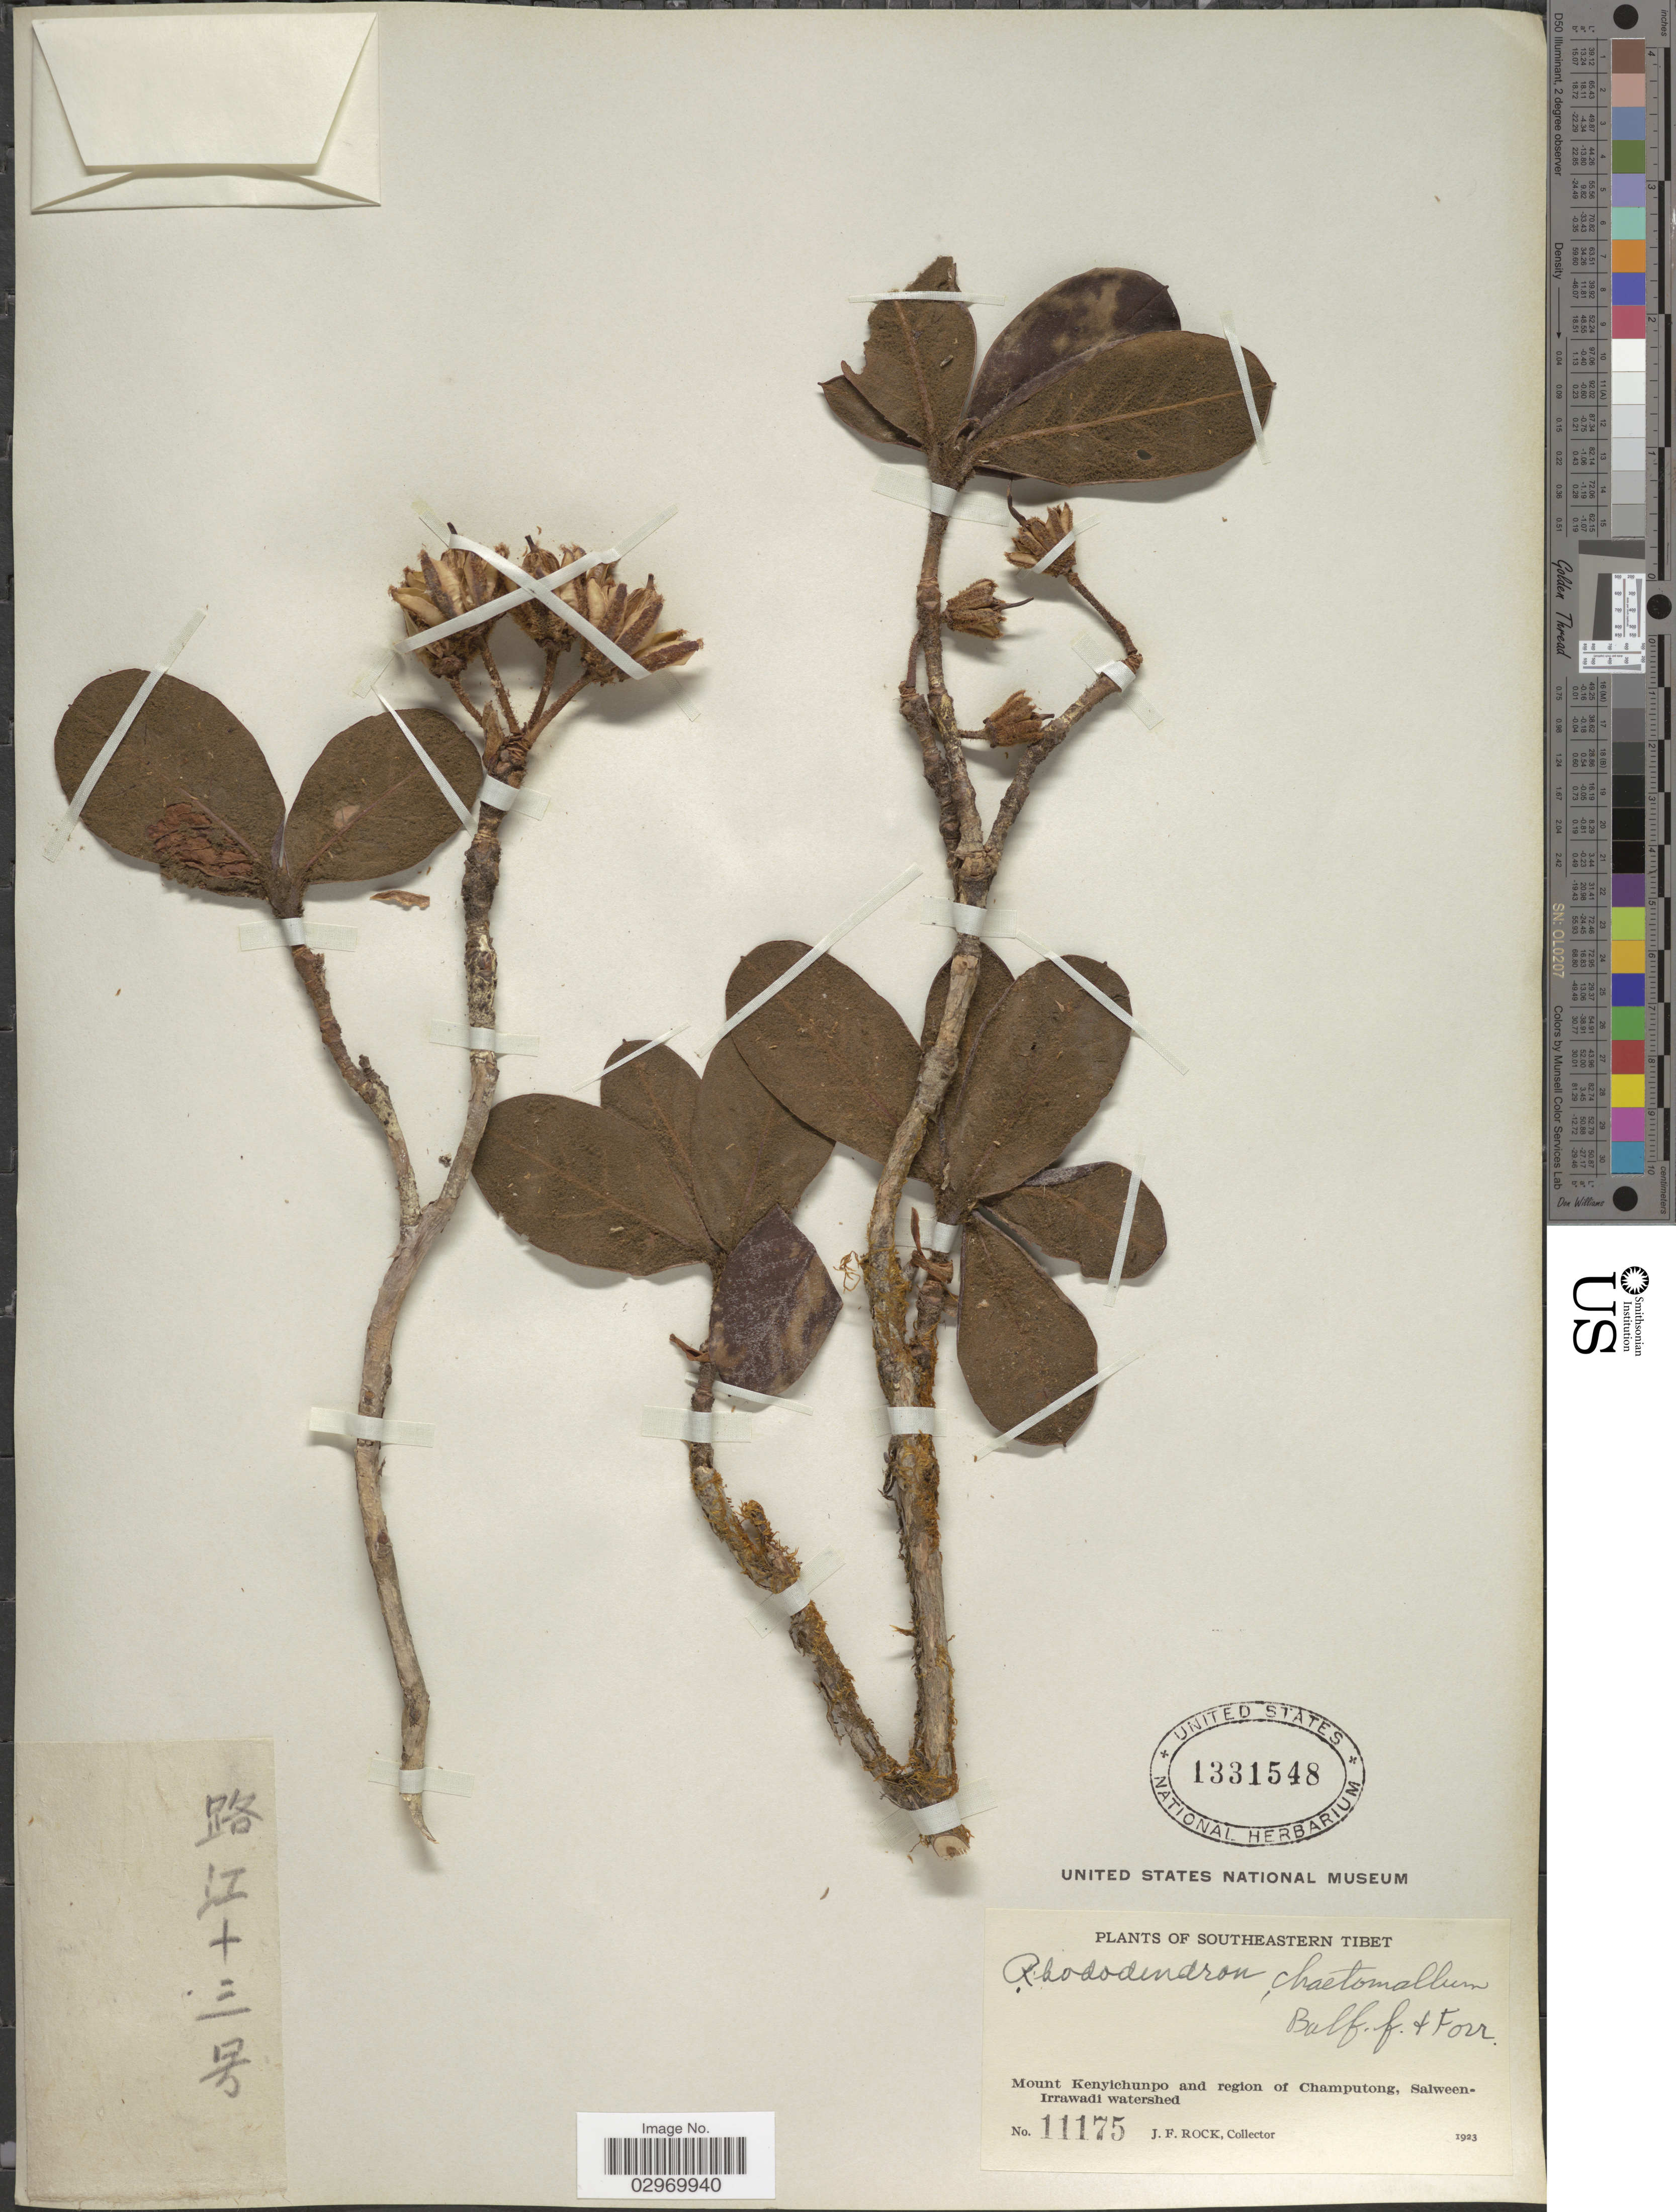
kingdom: Plantae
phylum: Tracheophyta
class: Magnoliopsida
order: Ericales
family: Ericaceae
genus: Rhododendron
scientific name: Rhododendron chaetomallum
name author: Balf. f. & Forrest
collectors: J. Rock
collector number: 11175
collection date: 1923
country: China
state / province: Xizang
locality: Southeastern Tibet, Mount Kenyichunpo, and region of Champutong, Salween-Irrawadi watershed.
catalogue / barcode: US 1331548